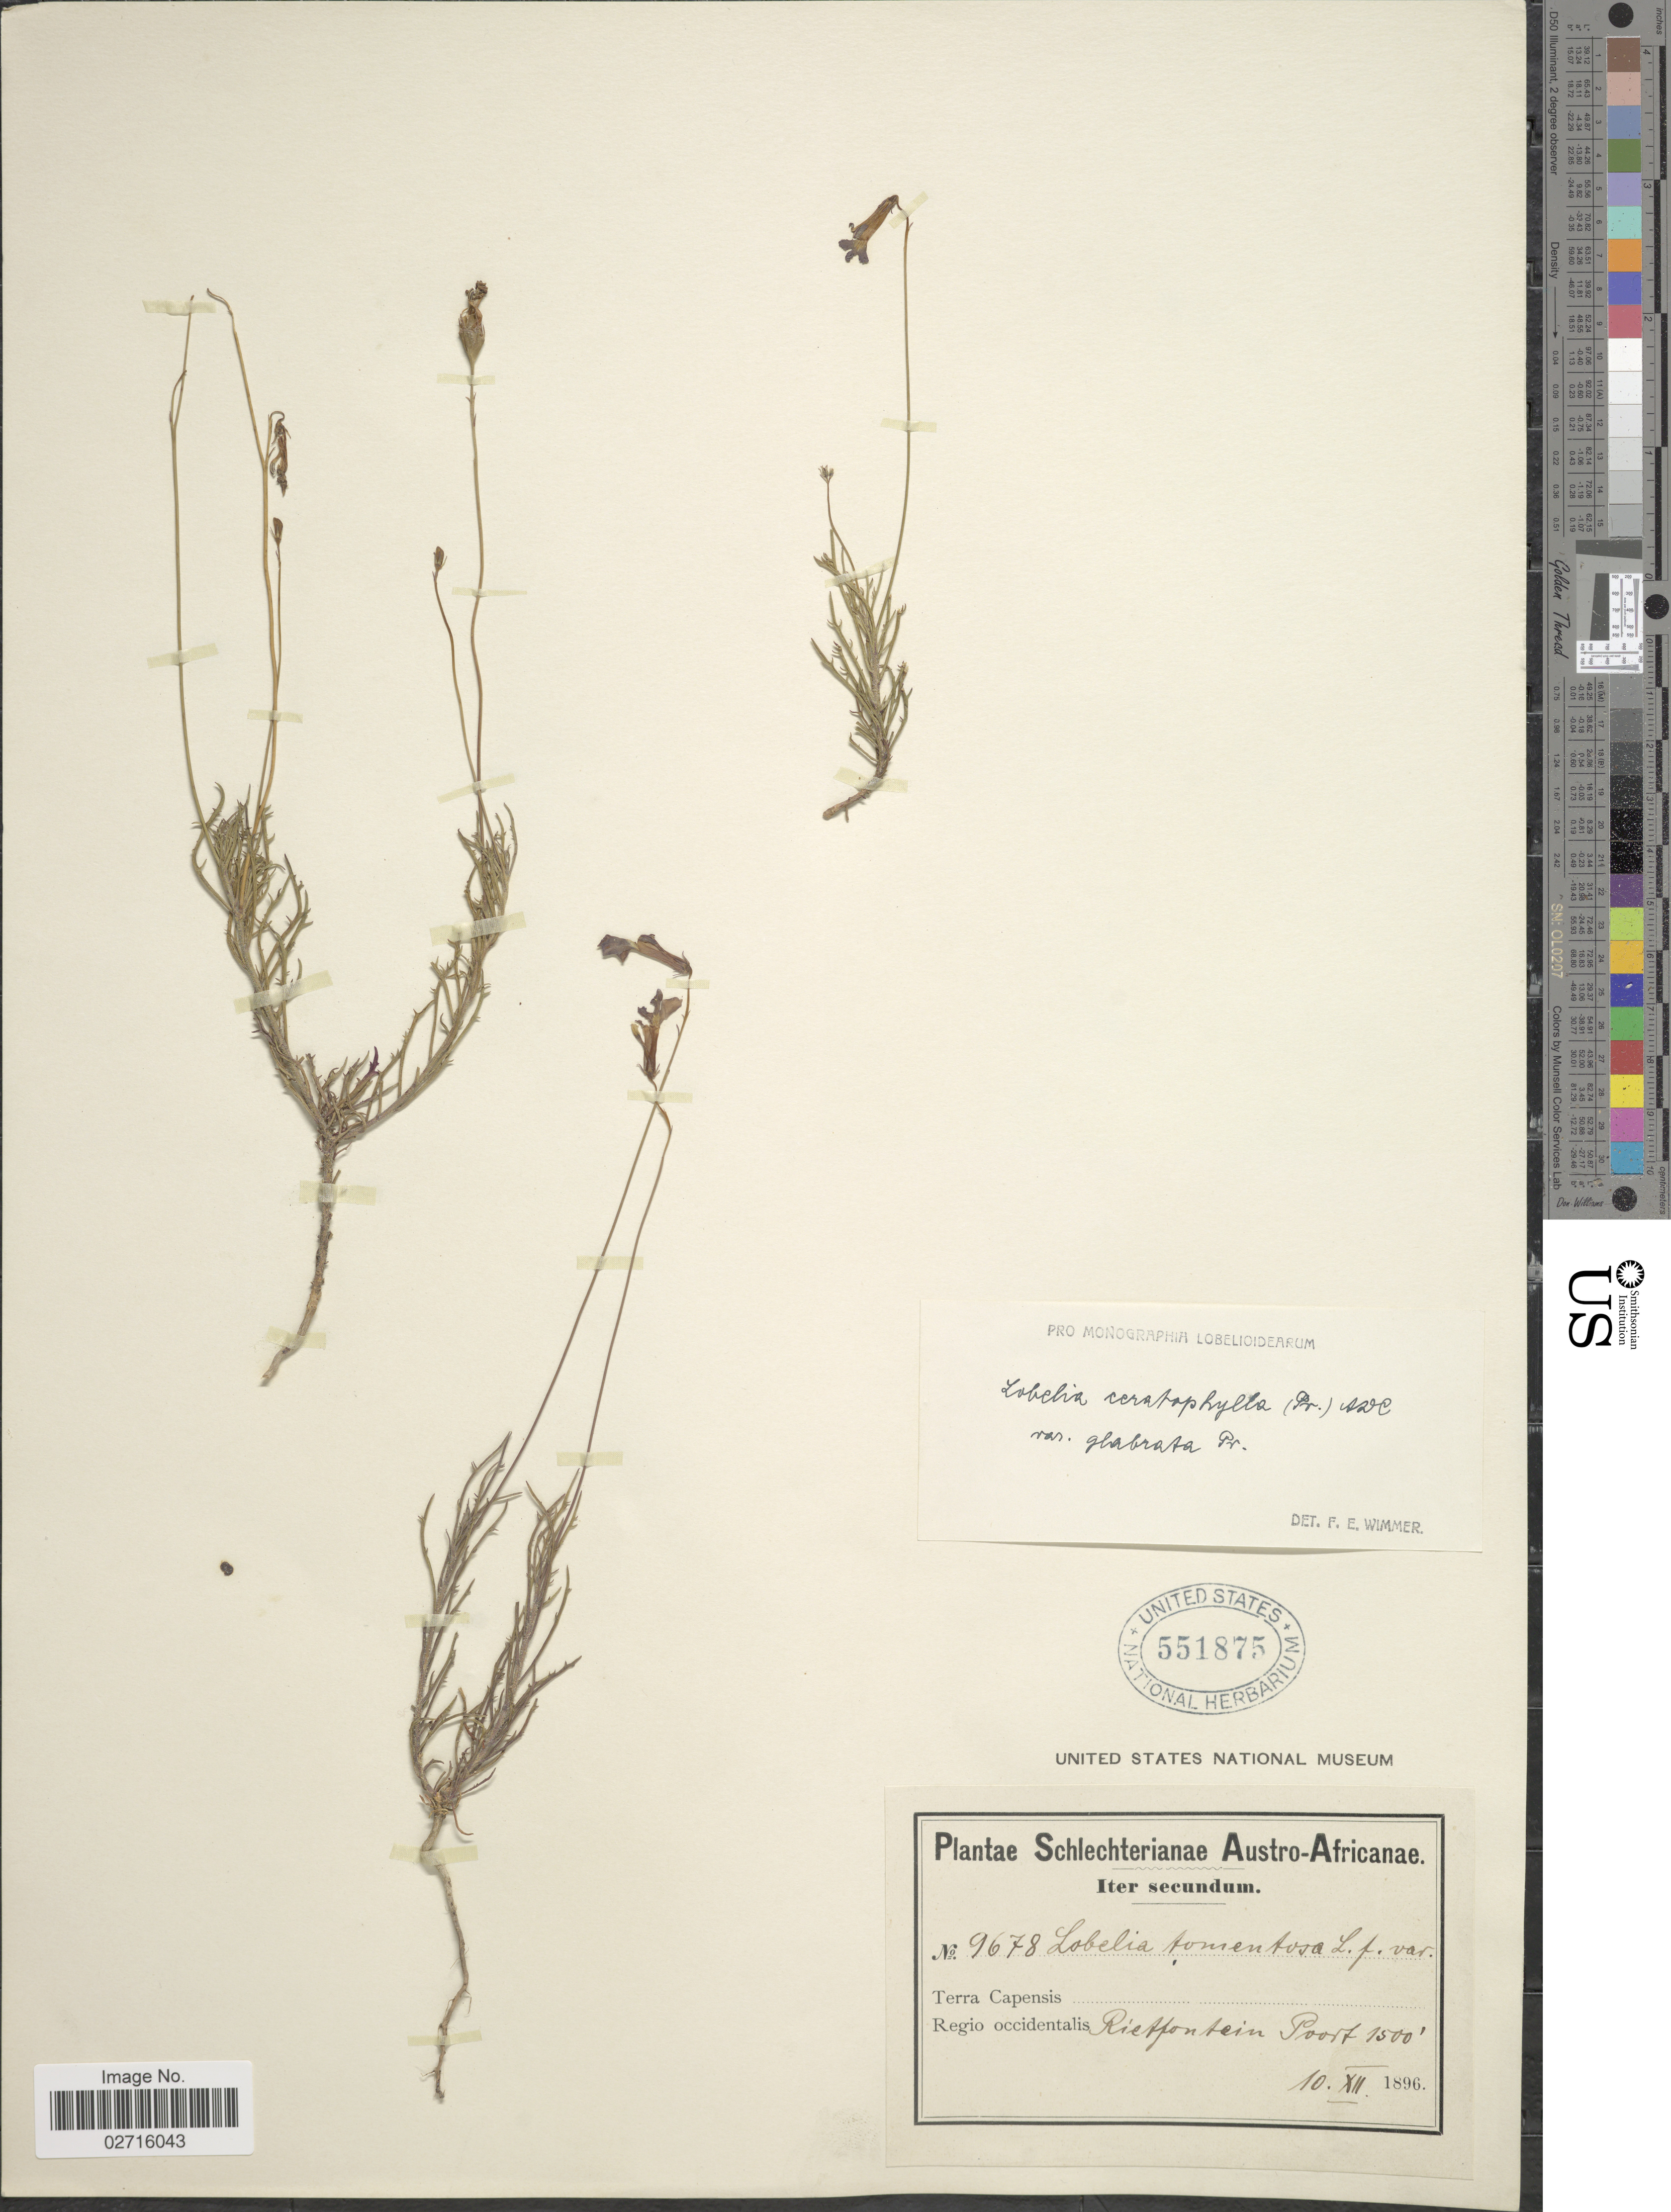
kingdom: Plantae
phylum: Tracheophyta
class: Magnoliopsida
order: Asterales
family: Campanulaceae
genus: Lobelia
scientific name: Lobelia ceratophylla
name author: (C. Presl) D. Dietr.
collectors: Schlechter, --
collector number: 9678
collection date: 1896-12-10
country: South Africa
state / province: Western Cape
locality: Austro Africanae, Terra Capensis, Regio occidentalis, Rietfontein Poort.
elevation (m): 457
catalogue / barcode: US 551875